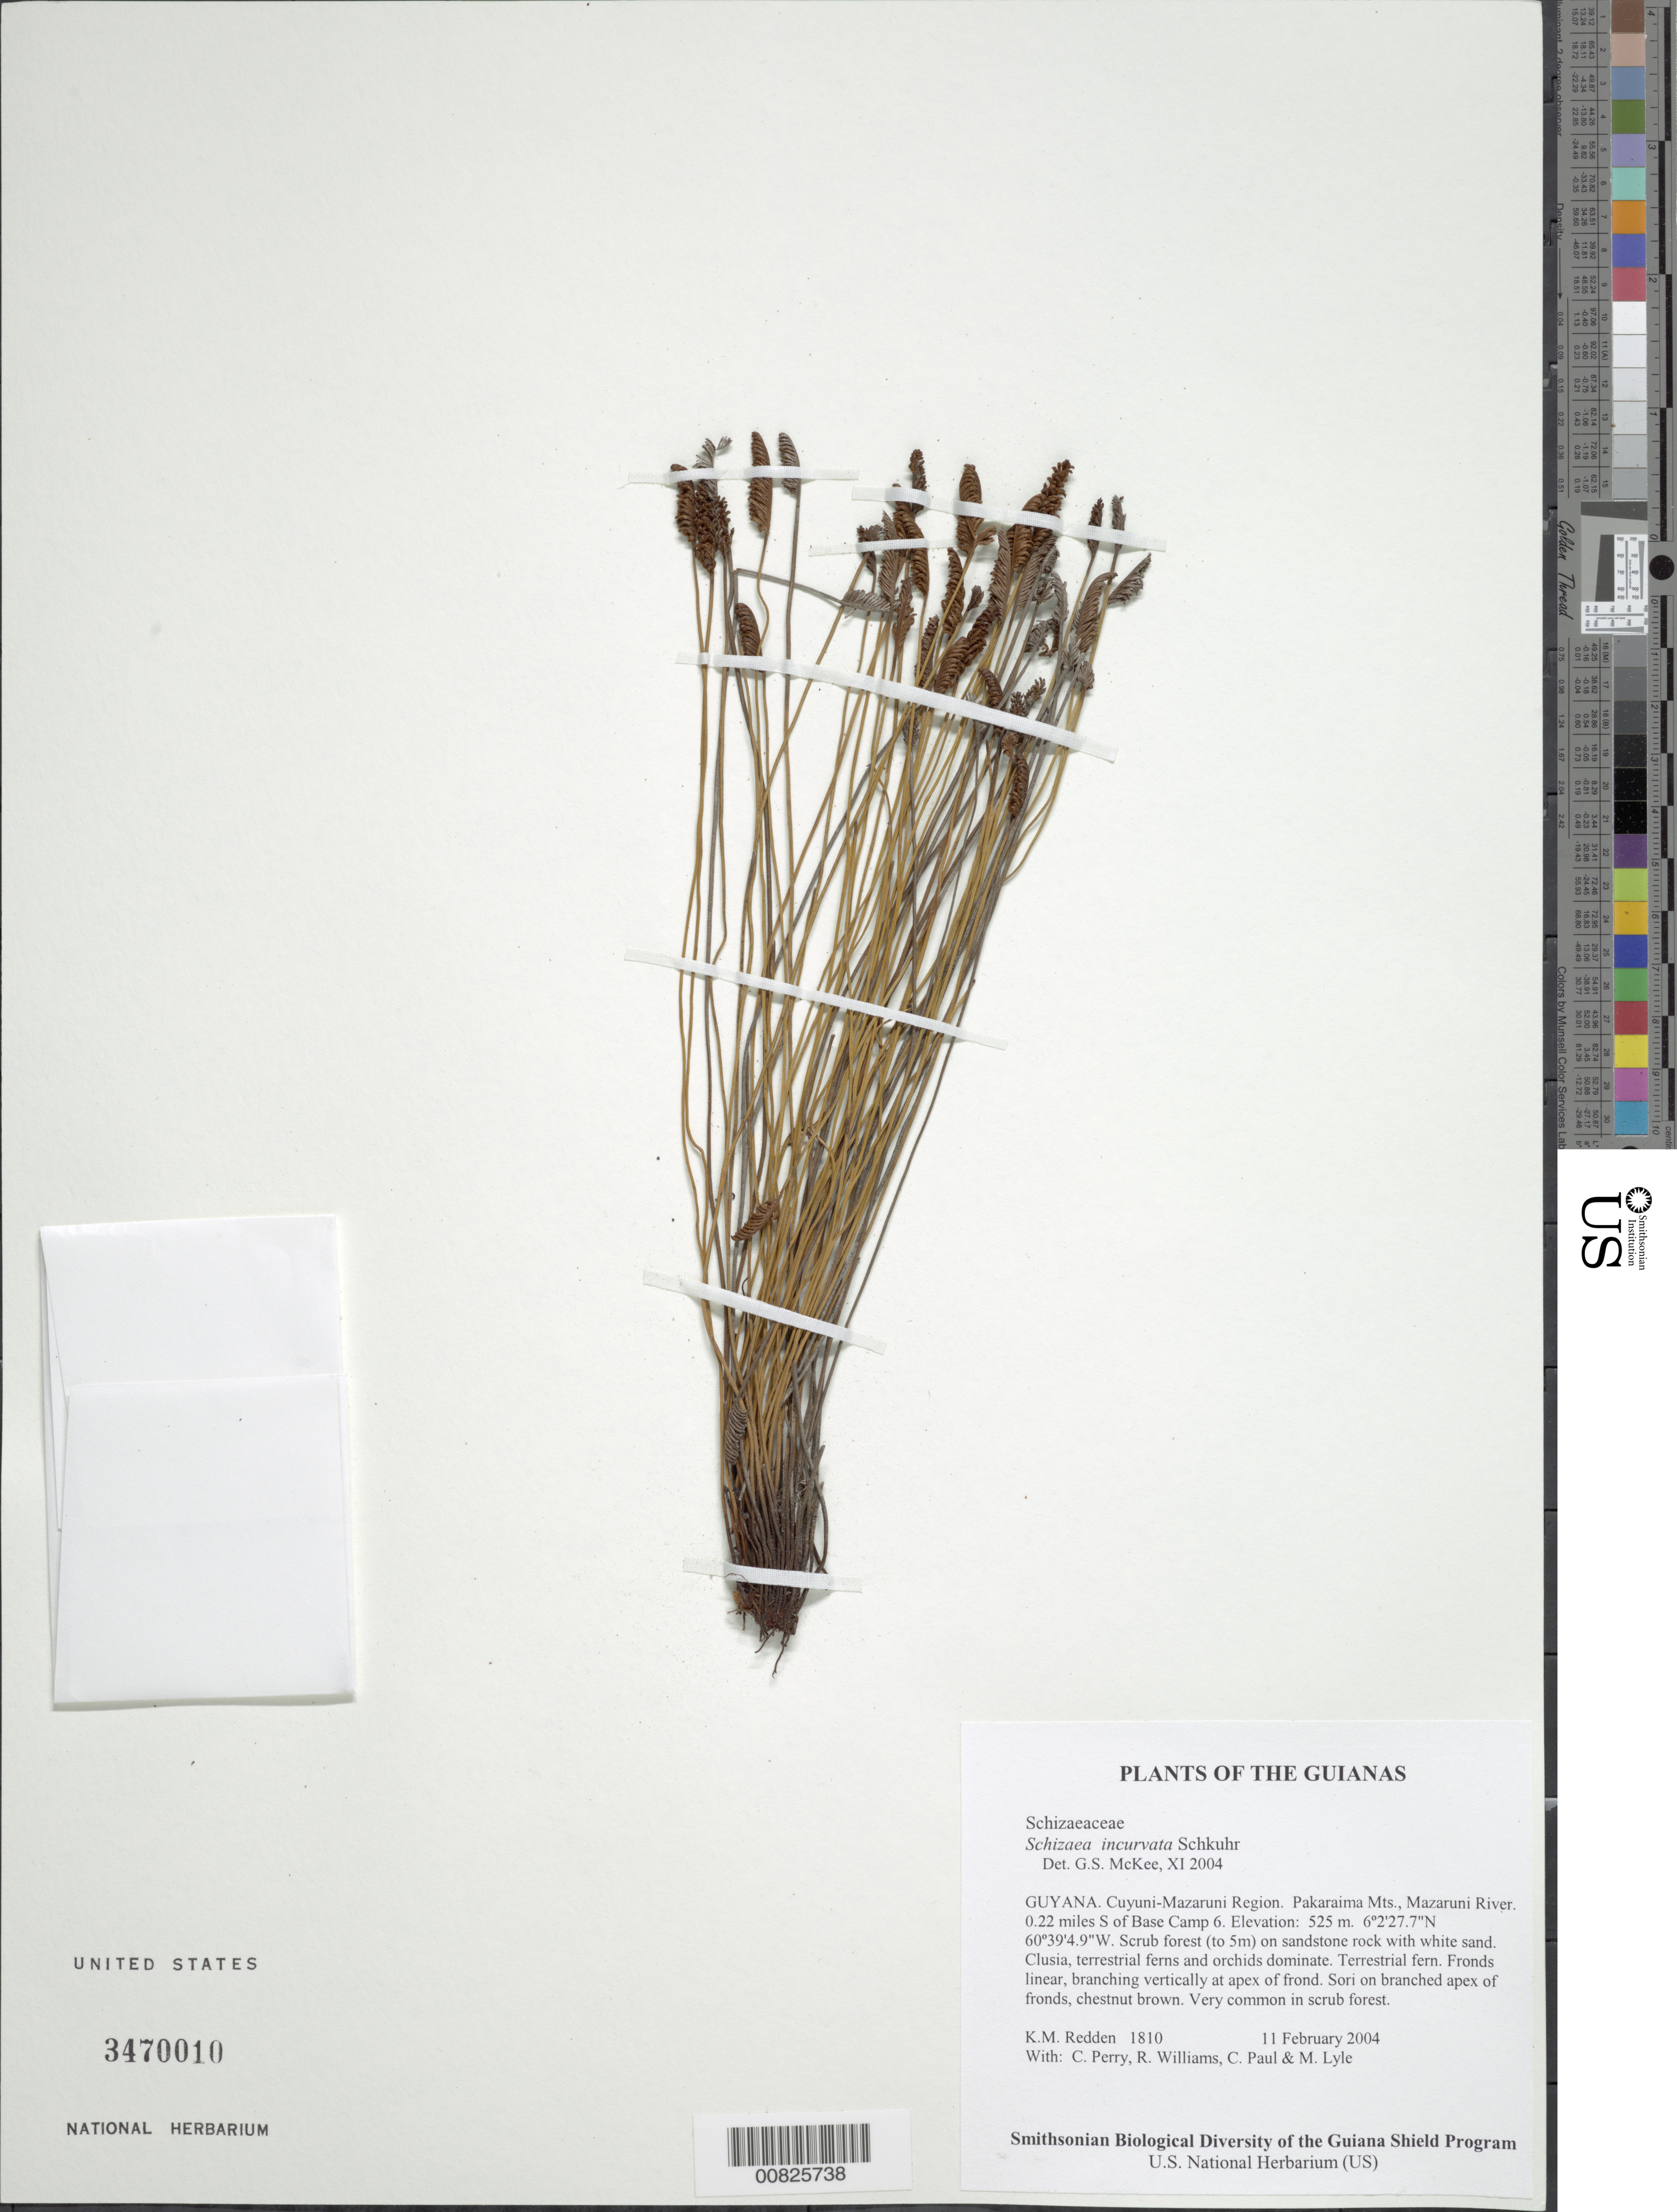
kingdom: Plantae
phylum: Tracheophyta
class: Polypodiopsida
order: Schizaeales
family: Schizaeaceae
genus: Schizaea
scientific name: Schizaea incurvata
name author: Schkuhr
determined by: McKee, G. S., (US), NMNH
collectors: K. M. Redden, C. Perry, R. Williams, C. Paul & M. Lyle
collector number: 1810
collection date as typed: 11 February 2004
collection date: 2004-02-11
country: Guyana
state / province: Cuyuni-Mazaruni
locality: Pakaraima Mts., Mazaruni River. 0.22 miles S of Base Camp 6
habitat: Scrub forest (to 5m) on sandstone rock with white sand. Clusia, terrestrial ferns and orchids dominate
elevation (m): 525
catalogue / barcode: US 3470010